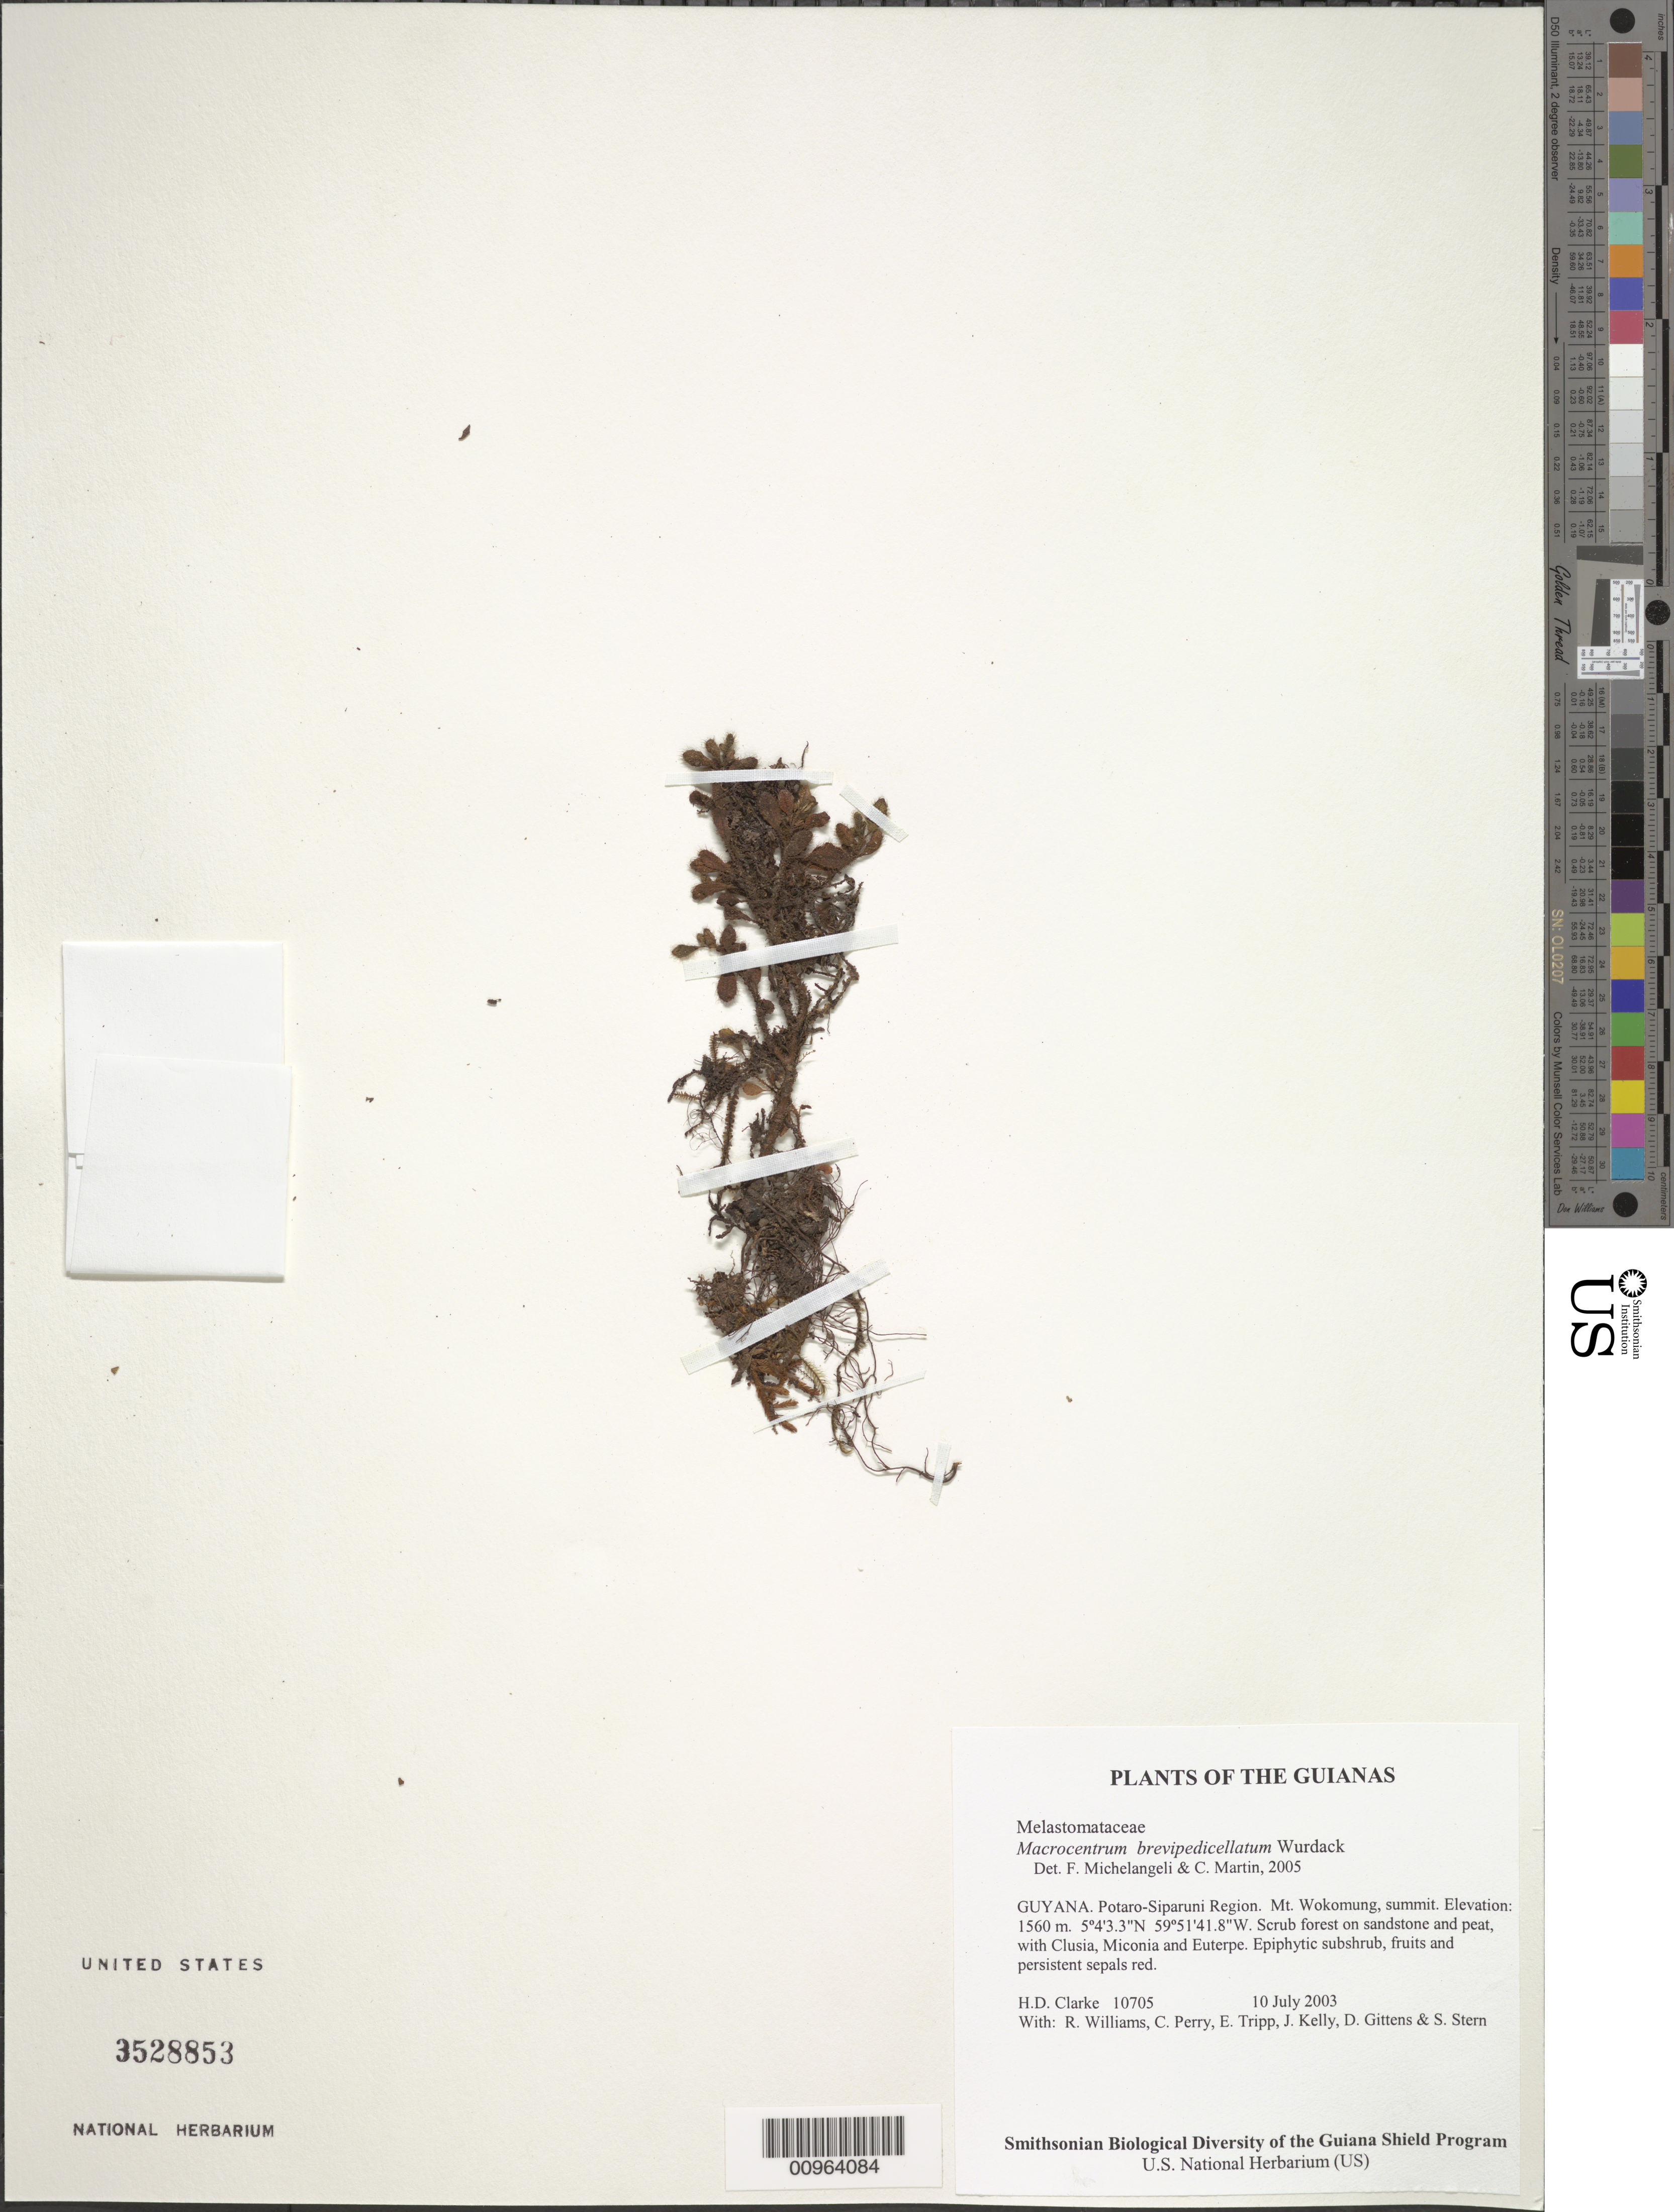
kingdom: Plantae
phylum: Tracheophyta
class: Magnoliopsida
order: Myrtales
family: Melastomataceae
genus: Macrocentrum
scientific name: Macrocentrum brevipedicellatum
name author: Wurdack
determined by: Michelangeli, F. A.; Martin, C.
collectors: H. D. Clarke, R. Williams, C. Perry, E. Tripp, J. Kelly, D. Gittens & S. R. Stern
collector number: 10705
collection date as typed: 10 July 2003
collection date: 2003-07-10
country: Guyana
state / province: Potaro-Siparuni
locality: Mt. Wokomung, summit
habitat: Scrub forest on sandstone and peat, with Clusia, Miconia and Euterpe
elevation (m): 1560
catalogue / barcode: US 3528853